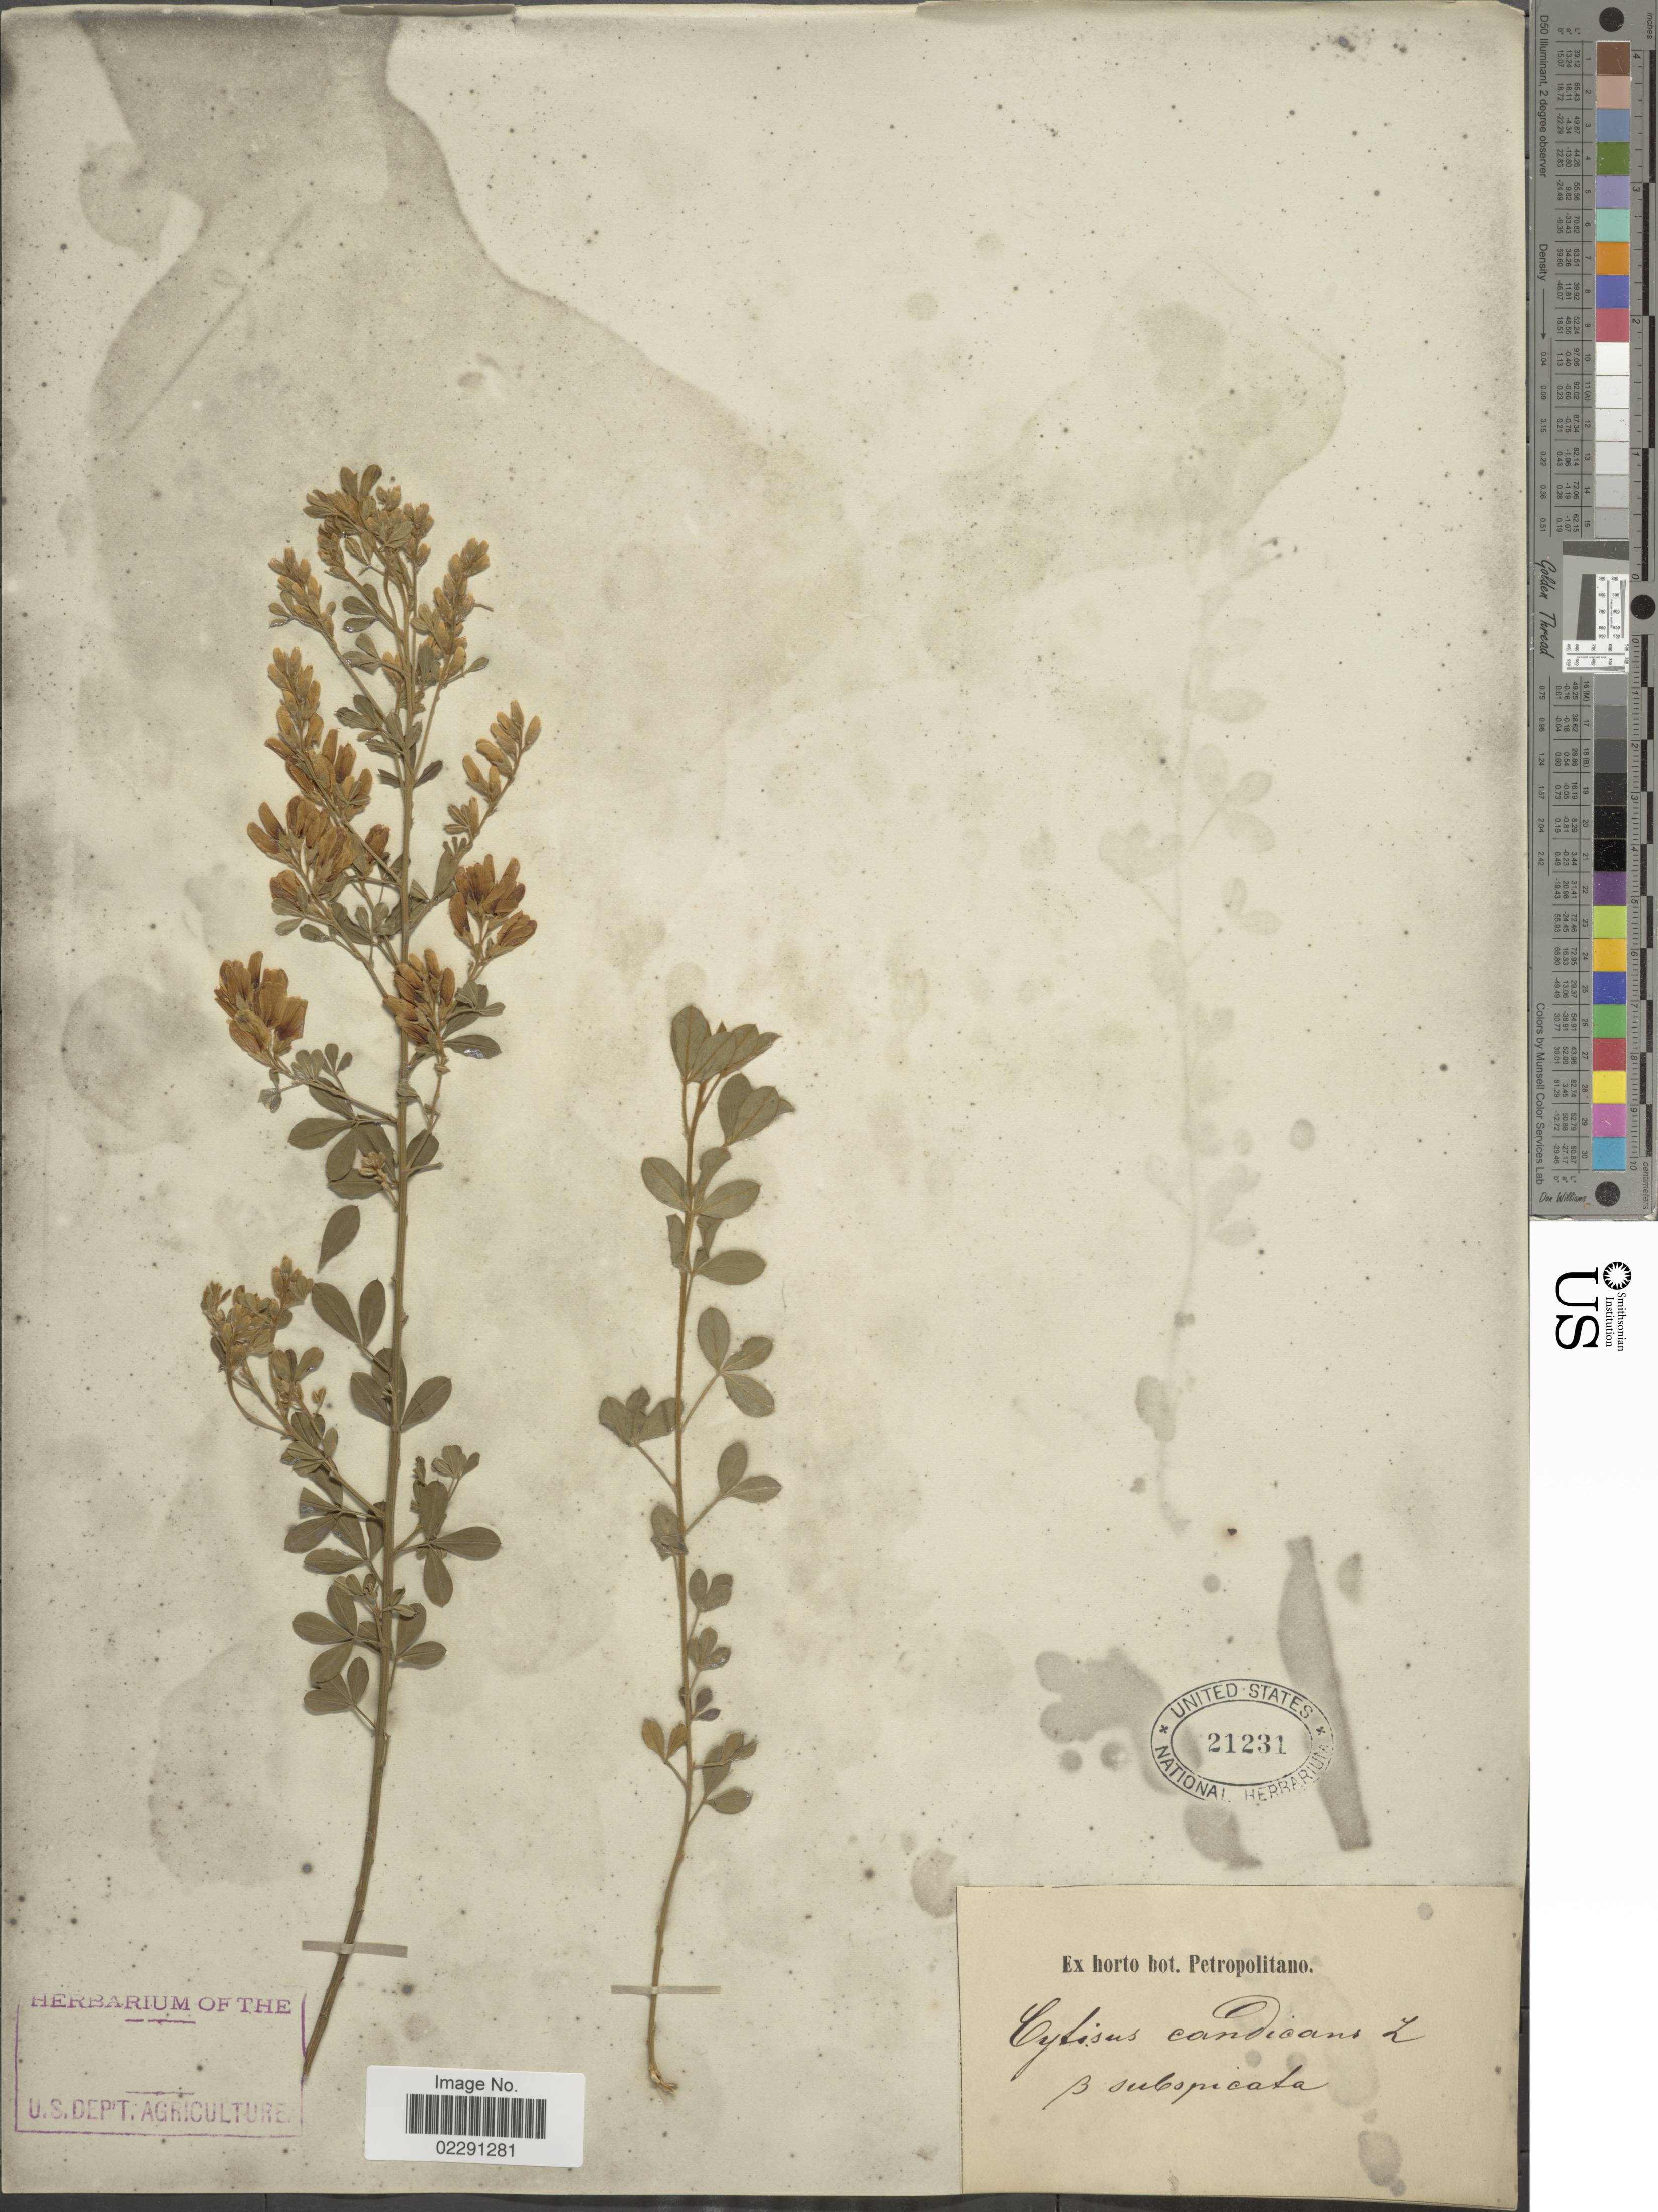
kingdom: Plantae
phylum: Tracheophyta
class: Magnoliopsida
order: Fabales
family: Fabaceae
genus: Genista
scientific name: Genista monspessulana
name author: (L.) L.A.S. Johnson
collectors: ex Horto Bot. Petropolitano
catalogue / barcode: US 21231